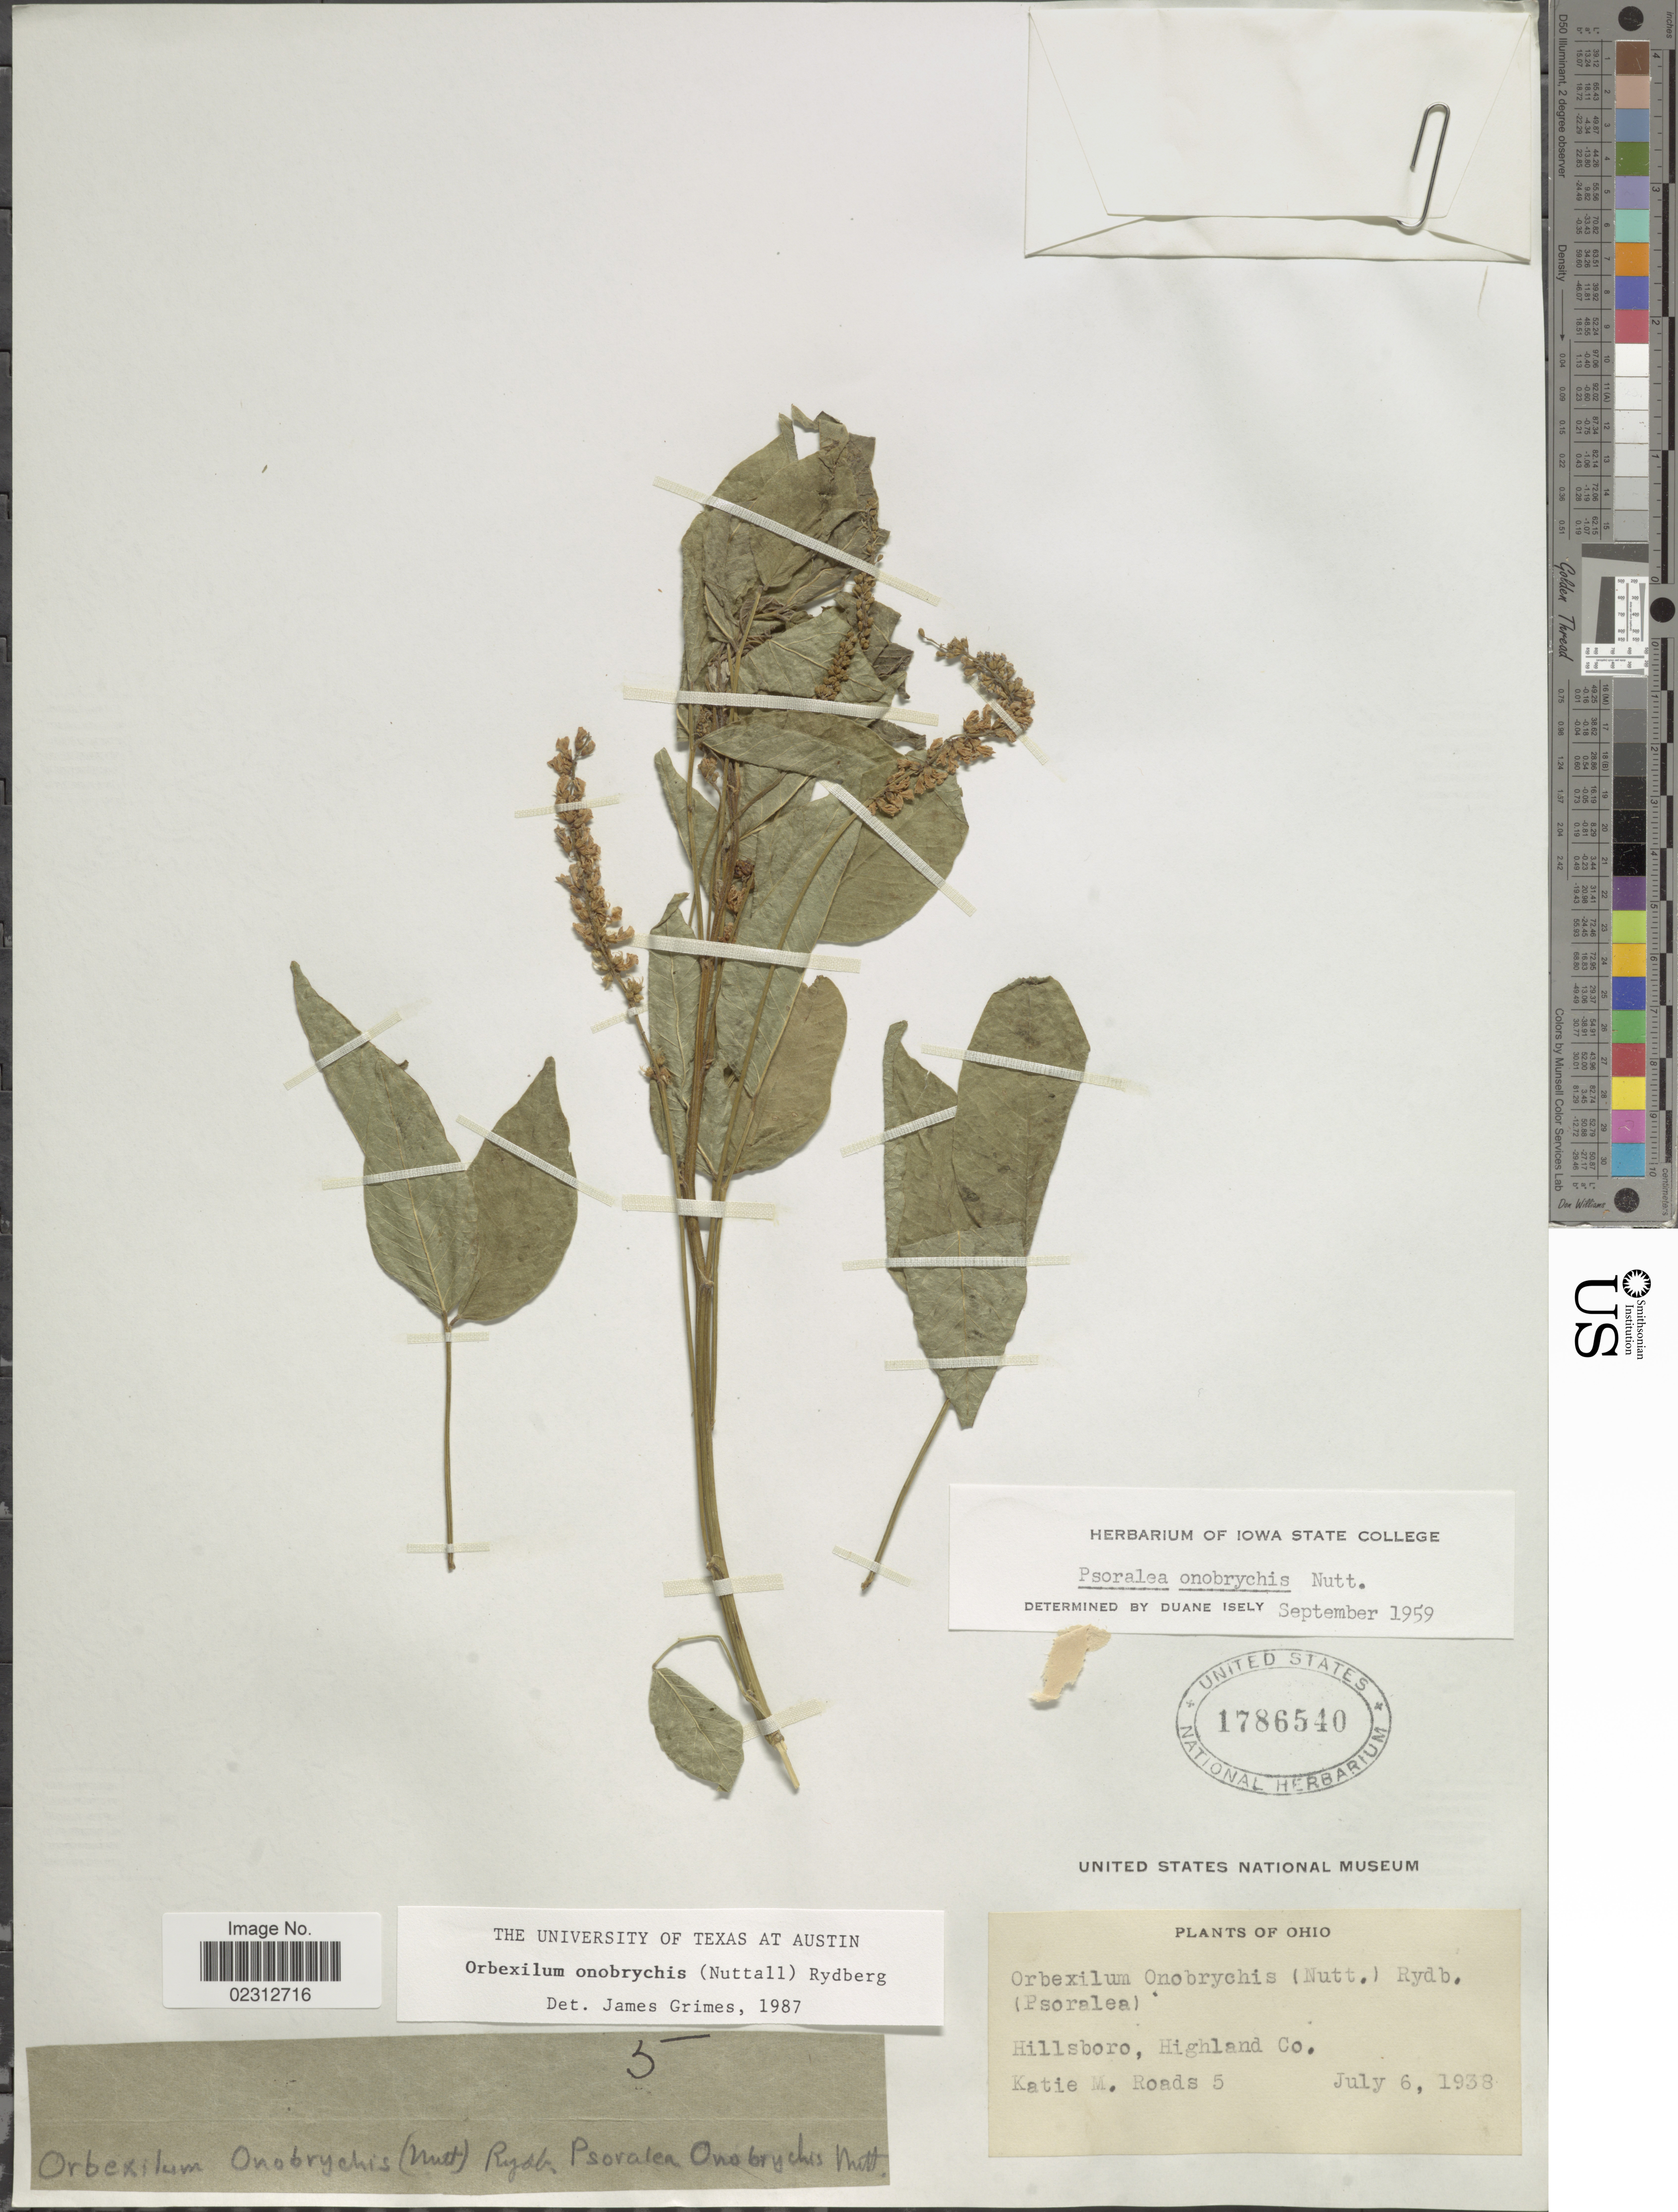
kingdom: Plantae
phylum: Tracheophyta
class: Magnoliopsida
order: Fabales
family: Fabaceae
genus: Orbexilum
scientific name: Orbexilum onobrychis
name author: (Nutt.) Rydb.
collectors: K. Roads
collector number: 5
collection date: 1938-07-06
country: United States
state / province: Ohio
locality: Hillsboro, Highland Co.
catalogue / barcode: US 1786540